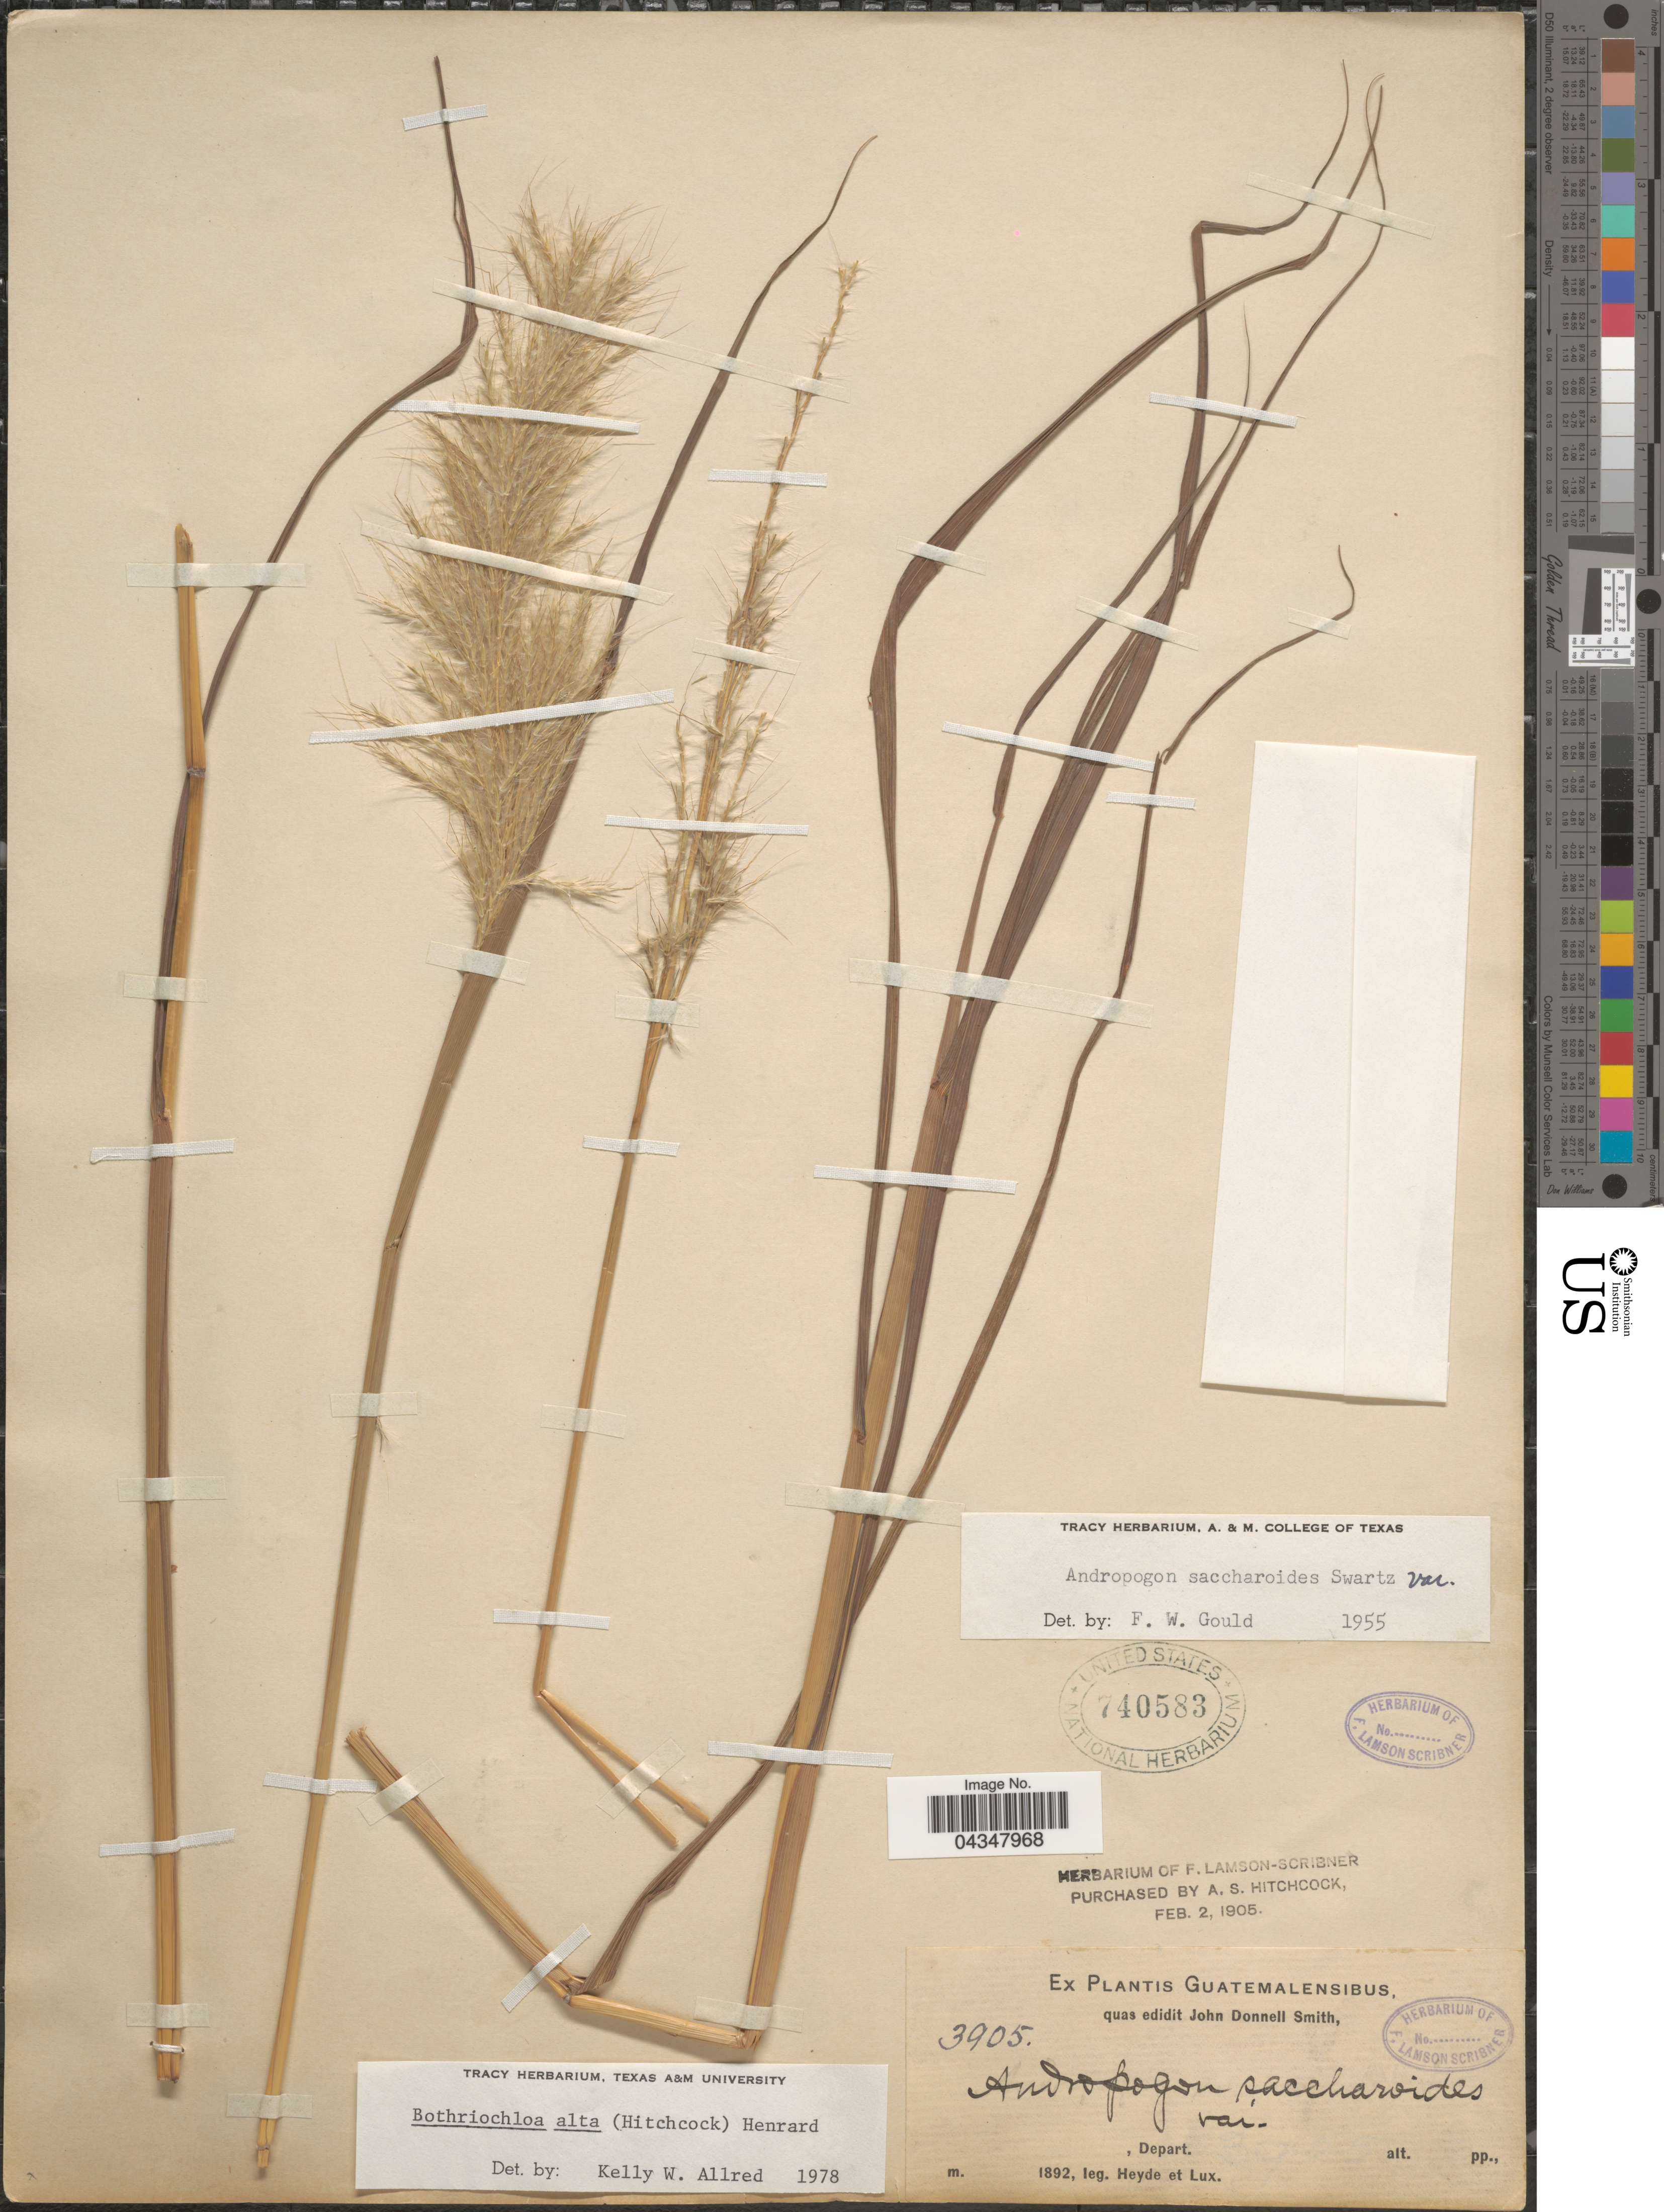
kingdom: Plantae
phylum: Tracheophyta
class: Liliopsida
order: Poales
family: Poaceae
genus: Bothriochloa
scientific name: Bothriochloa alta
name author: (Hitchc.) Henr.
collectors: Heyde & Lux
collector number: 3905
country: Guatemala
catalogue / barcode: US 740583